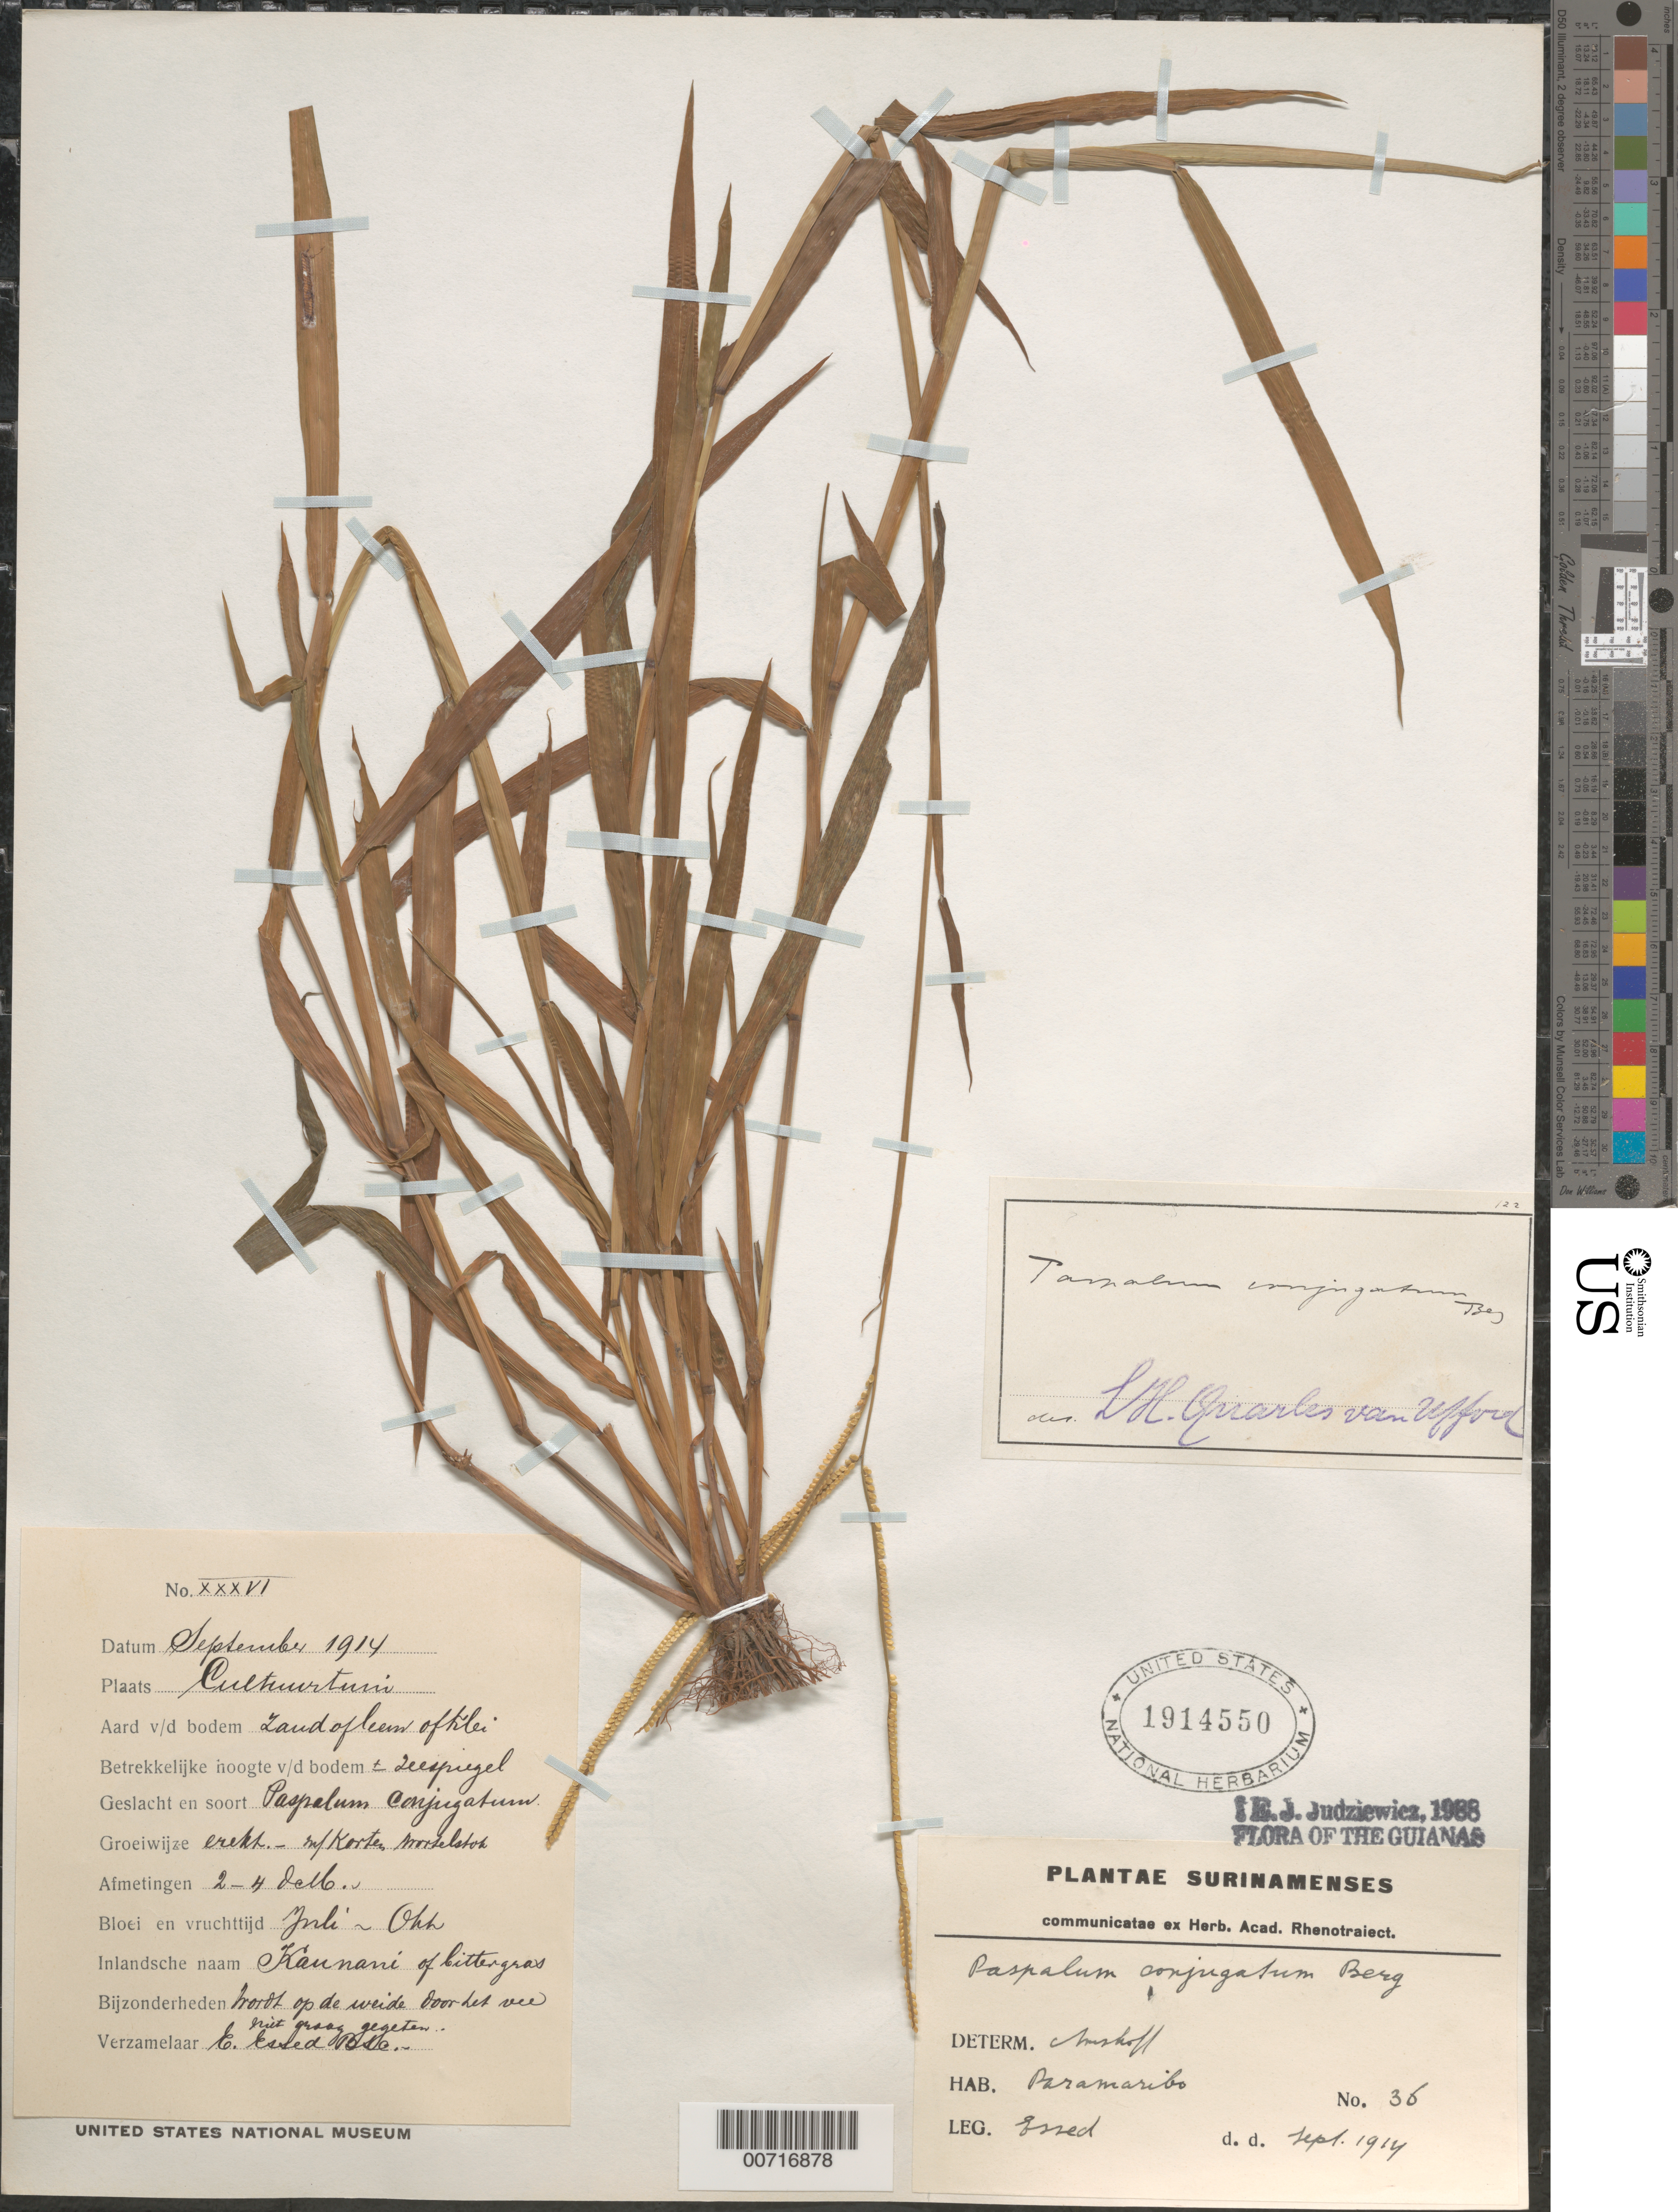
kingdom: Plantae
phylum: Tracheophyta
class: Liliopsida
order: Poales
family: Poaceae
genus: Paspalum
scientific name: Paspalum conjugatum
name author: P.J. Bergius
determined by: Judziewicz, E. J.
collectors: E. Essed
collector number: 36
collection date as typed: Sep-14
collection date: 1914-09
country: Suriname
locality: Paramaribo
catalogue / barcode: US 1914550